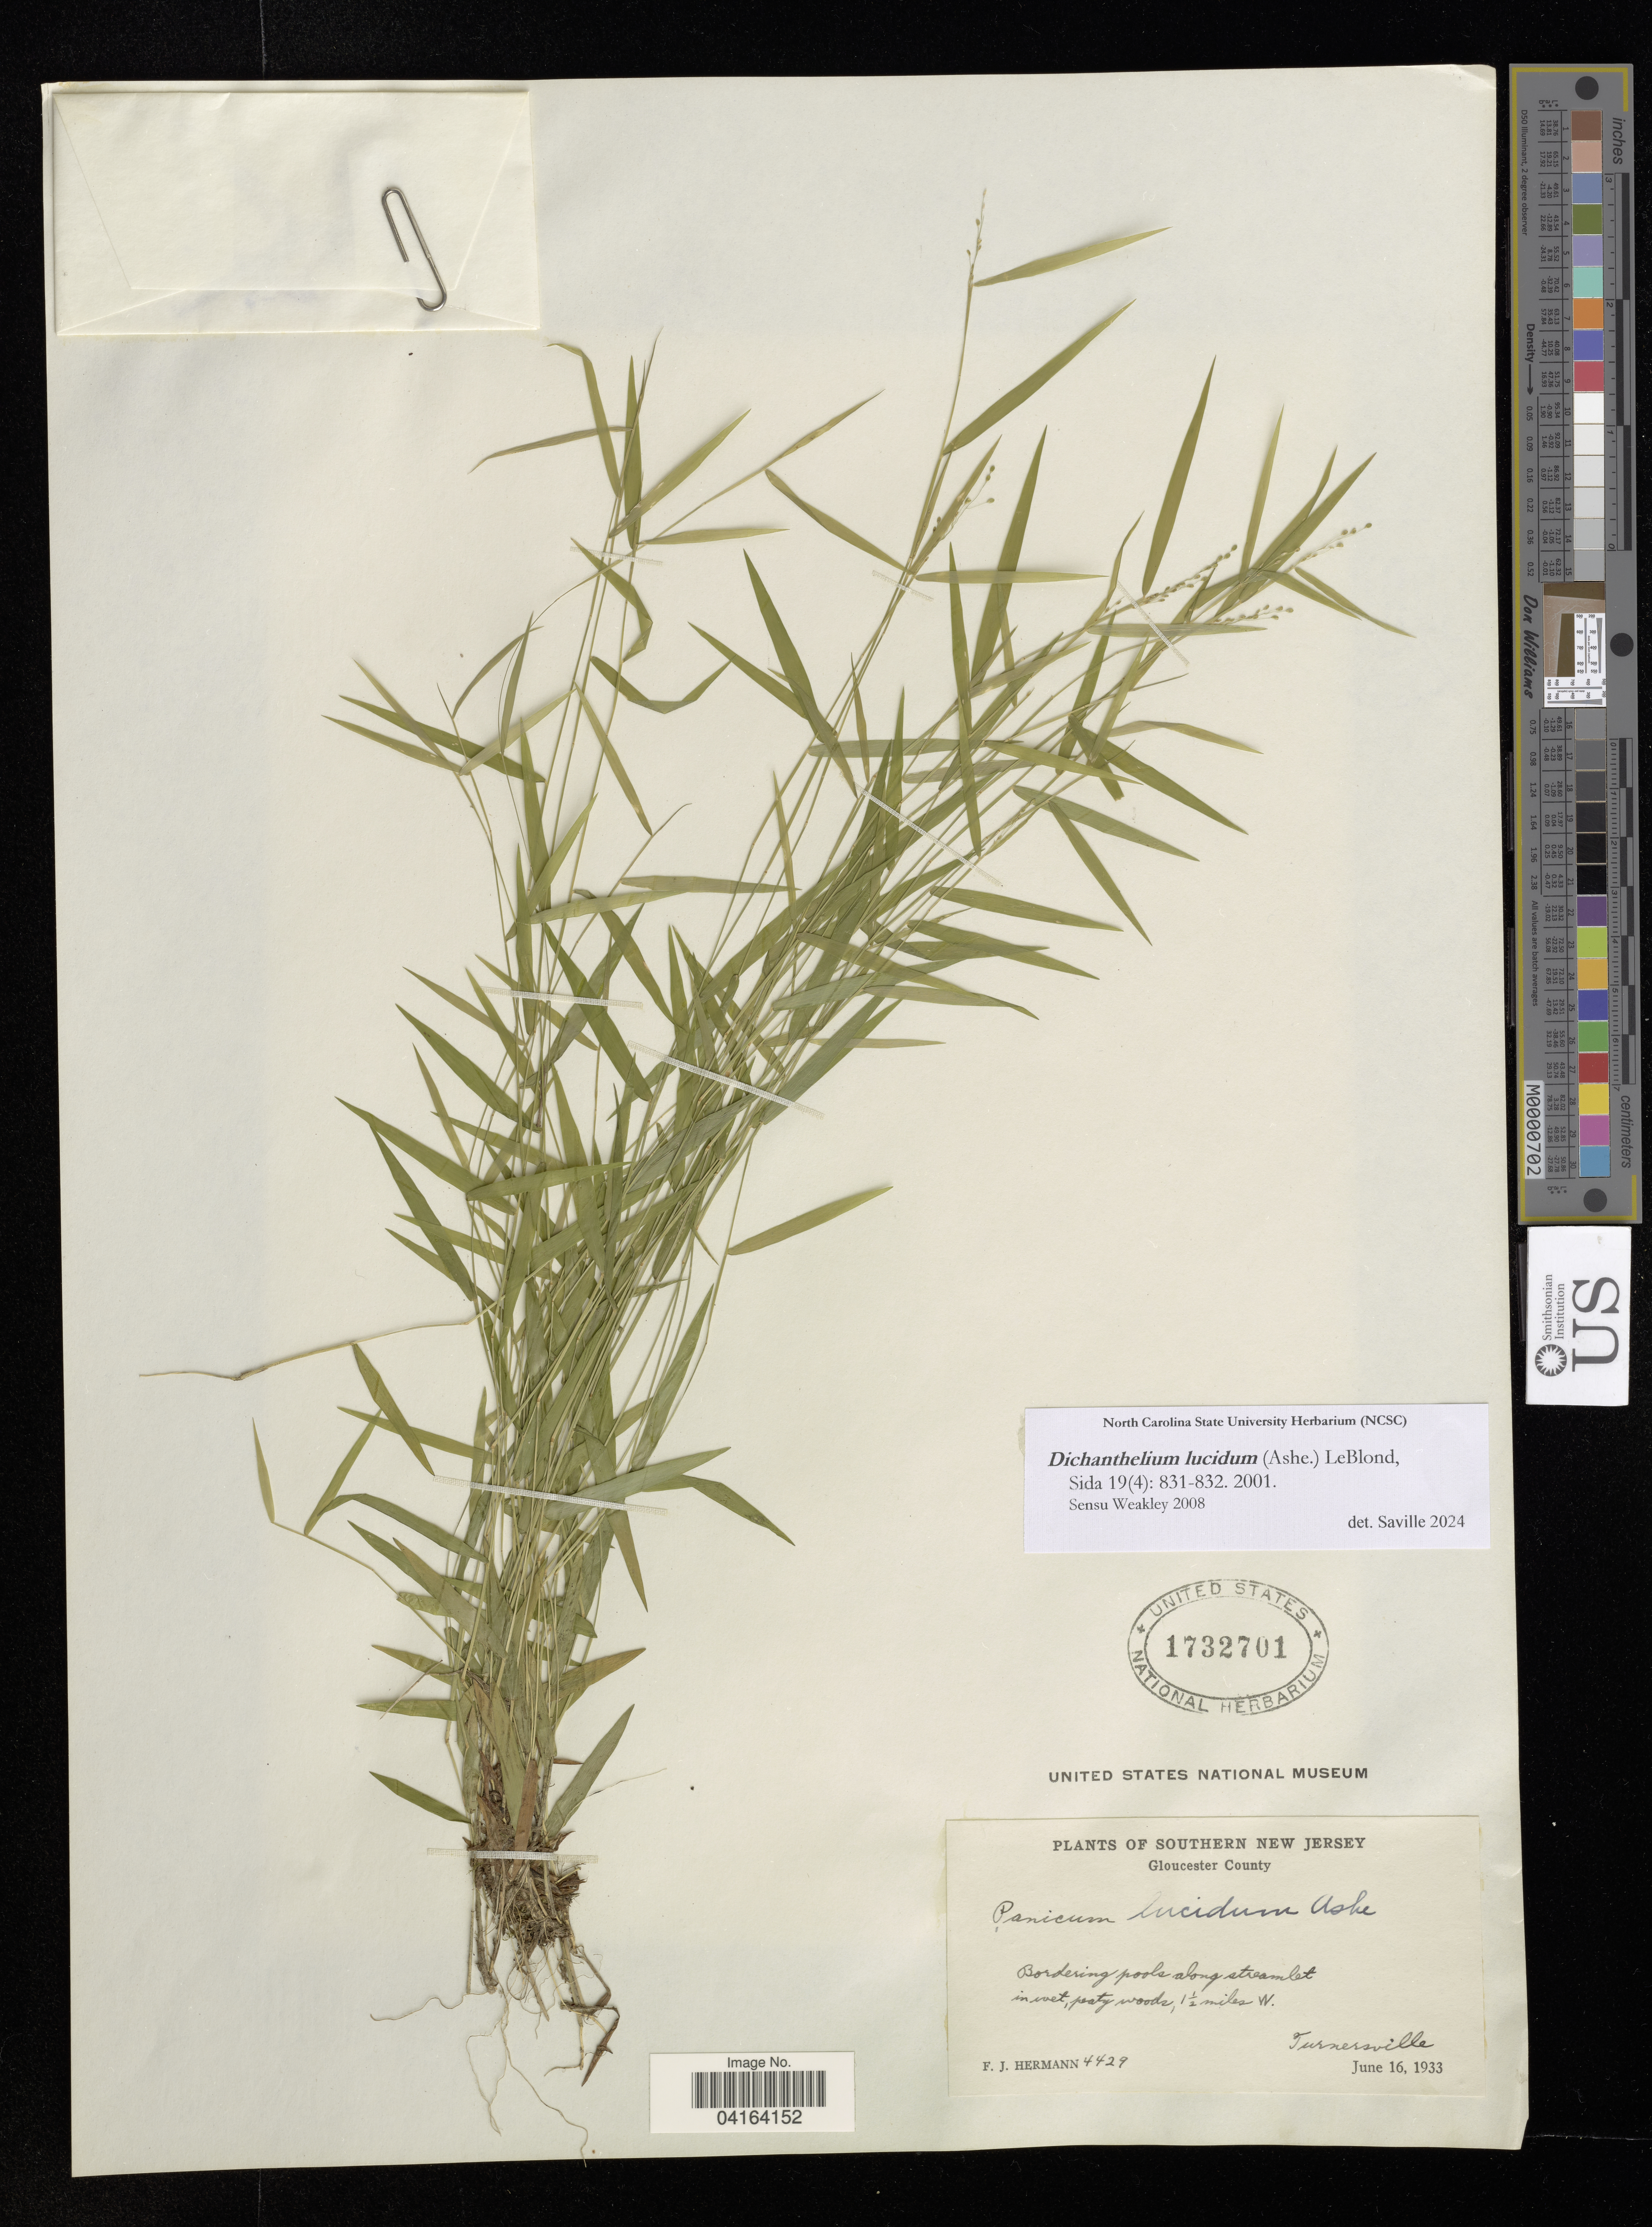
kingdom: Plantae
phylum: Tracheophyta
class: Liliopsida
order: Poales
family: Poaceae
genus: Dichanthelium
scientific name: Dichanthelium lucidum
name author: (Ashe) LeBlond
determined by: Saville, A. C., (NCSC), North Carolina State University (UNITED STATES)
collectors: F. Hermann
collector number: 4429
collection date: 1933-06-16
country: United States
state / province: New Jersey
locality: Gloucester County. 1 1/2 miles W. Turnersville.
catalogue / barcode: US 1732701